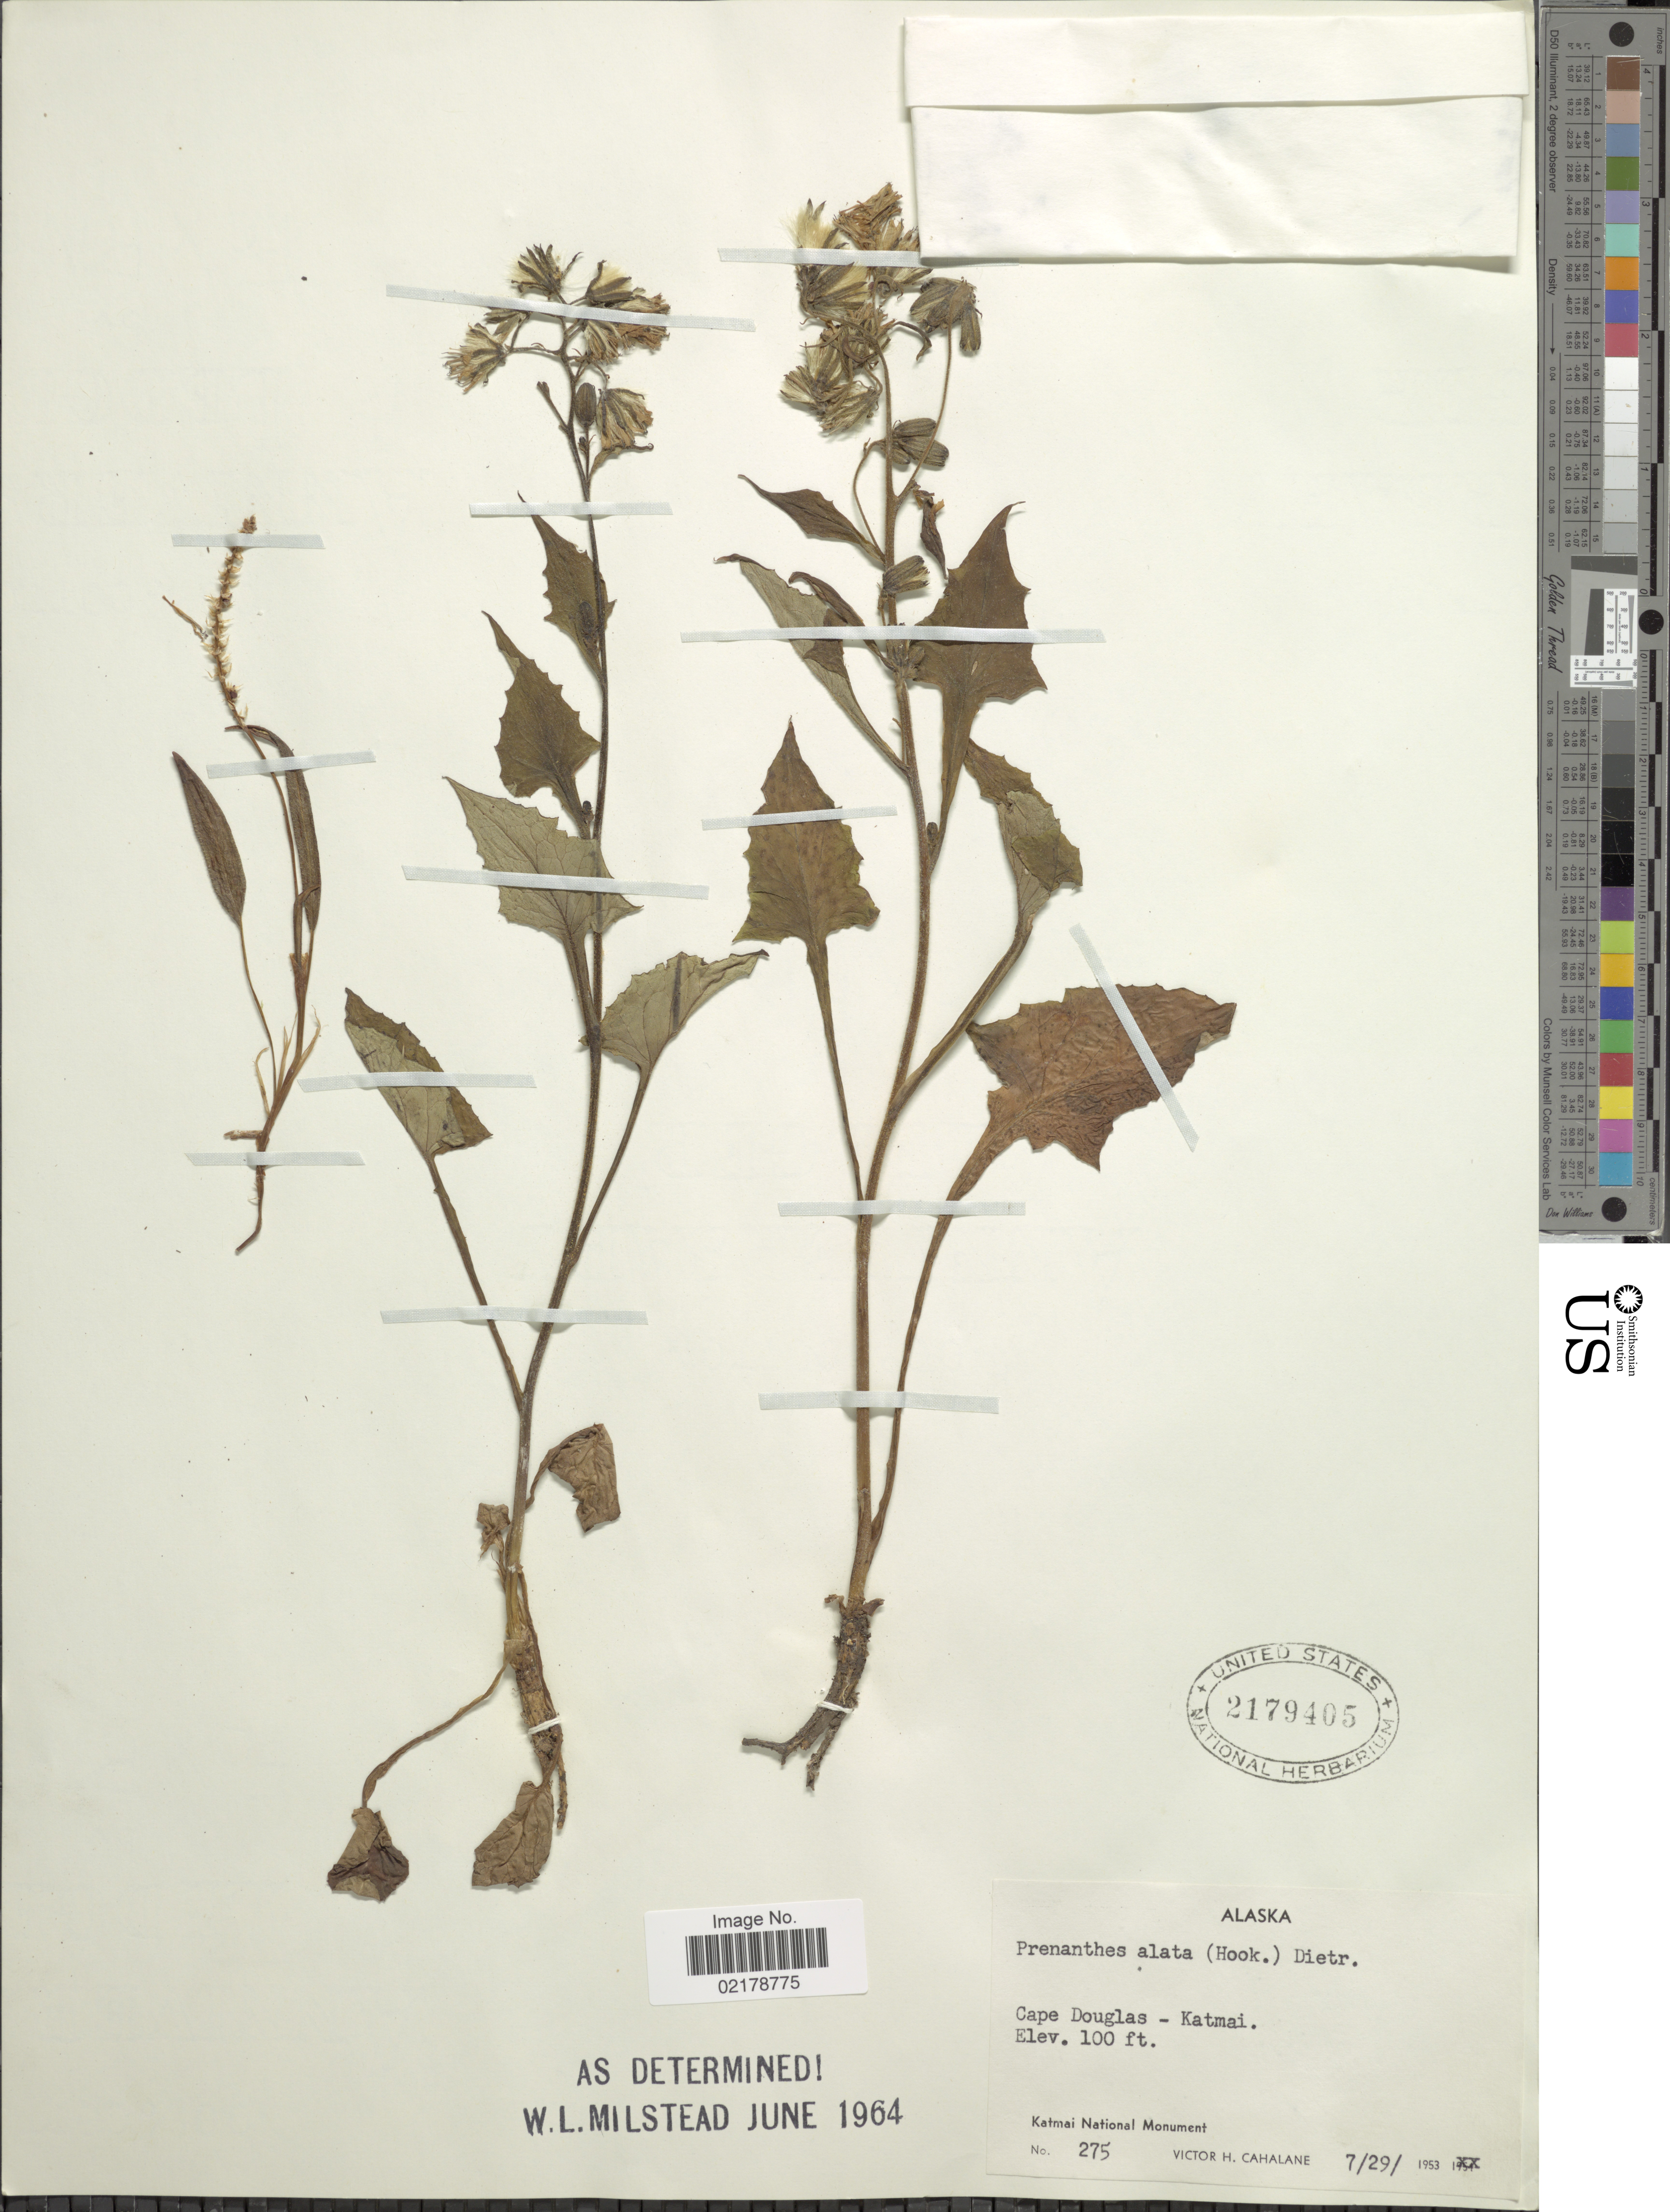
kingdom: Plantae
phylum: Tracheophyta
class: Magnoliopsida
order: Asterales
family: Asteraceae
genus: Nabalus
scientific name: Nabalus alatus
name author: Hook.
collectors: V. Cahalane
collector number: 275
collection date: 1953-07-29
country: United States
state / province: Alaska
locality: Cape Douglas - Katmai. Katmai National Monument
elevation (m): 30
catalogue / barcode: US 2179405